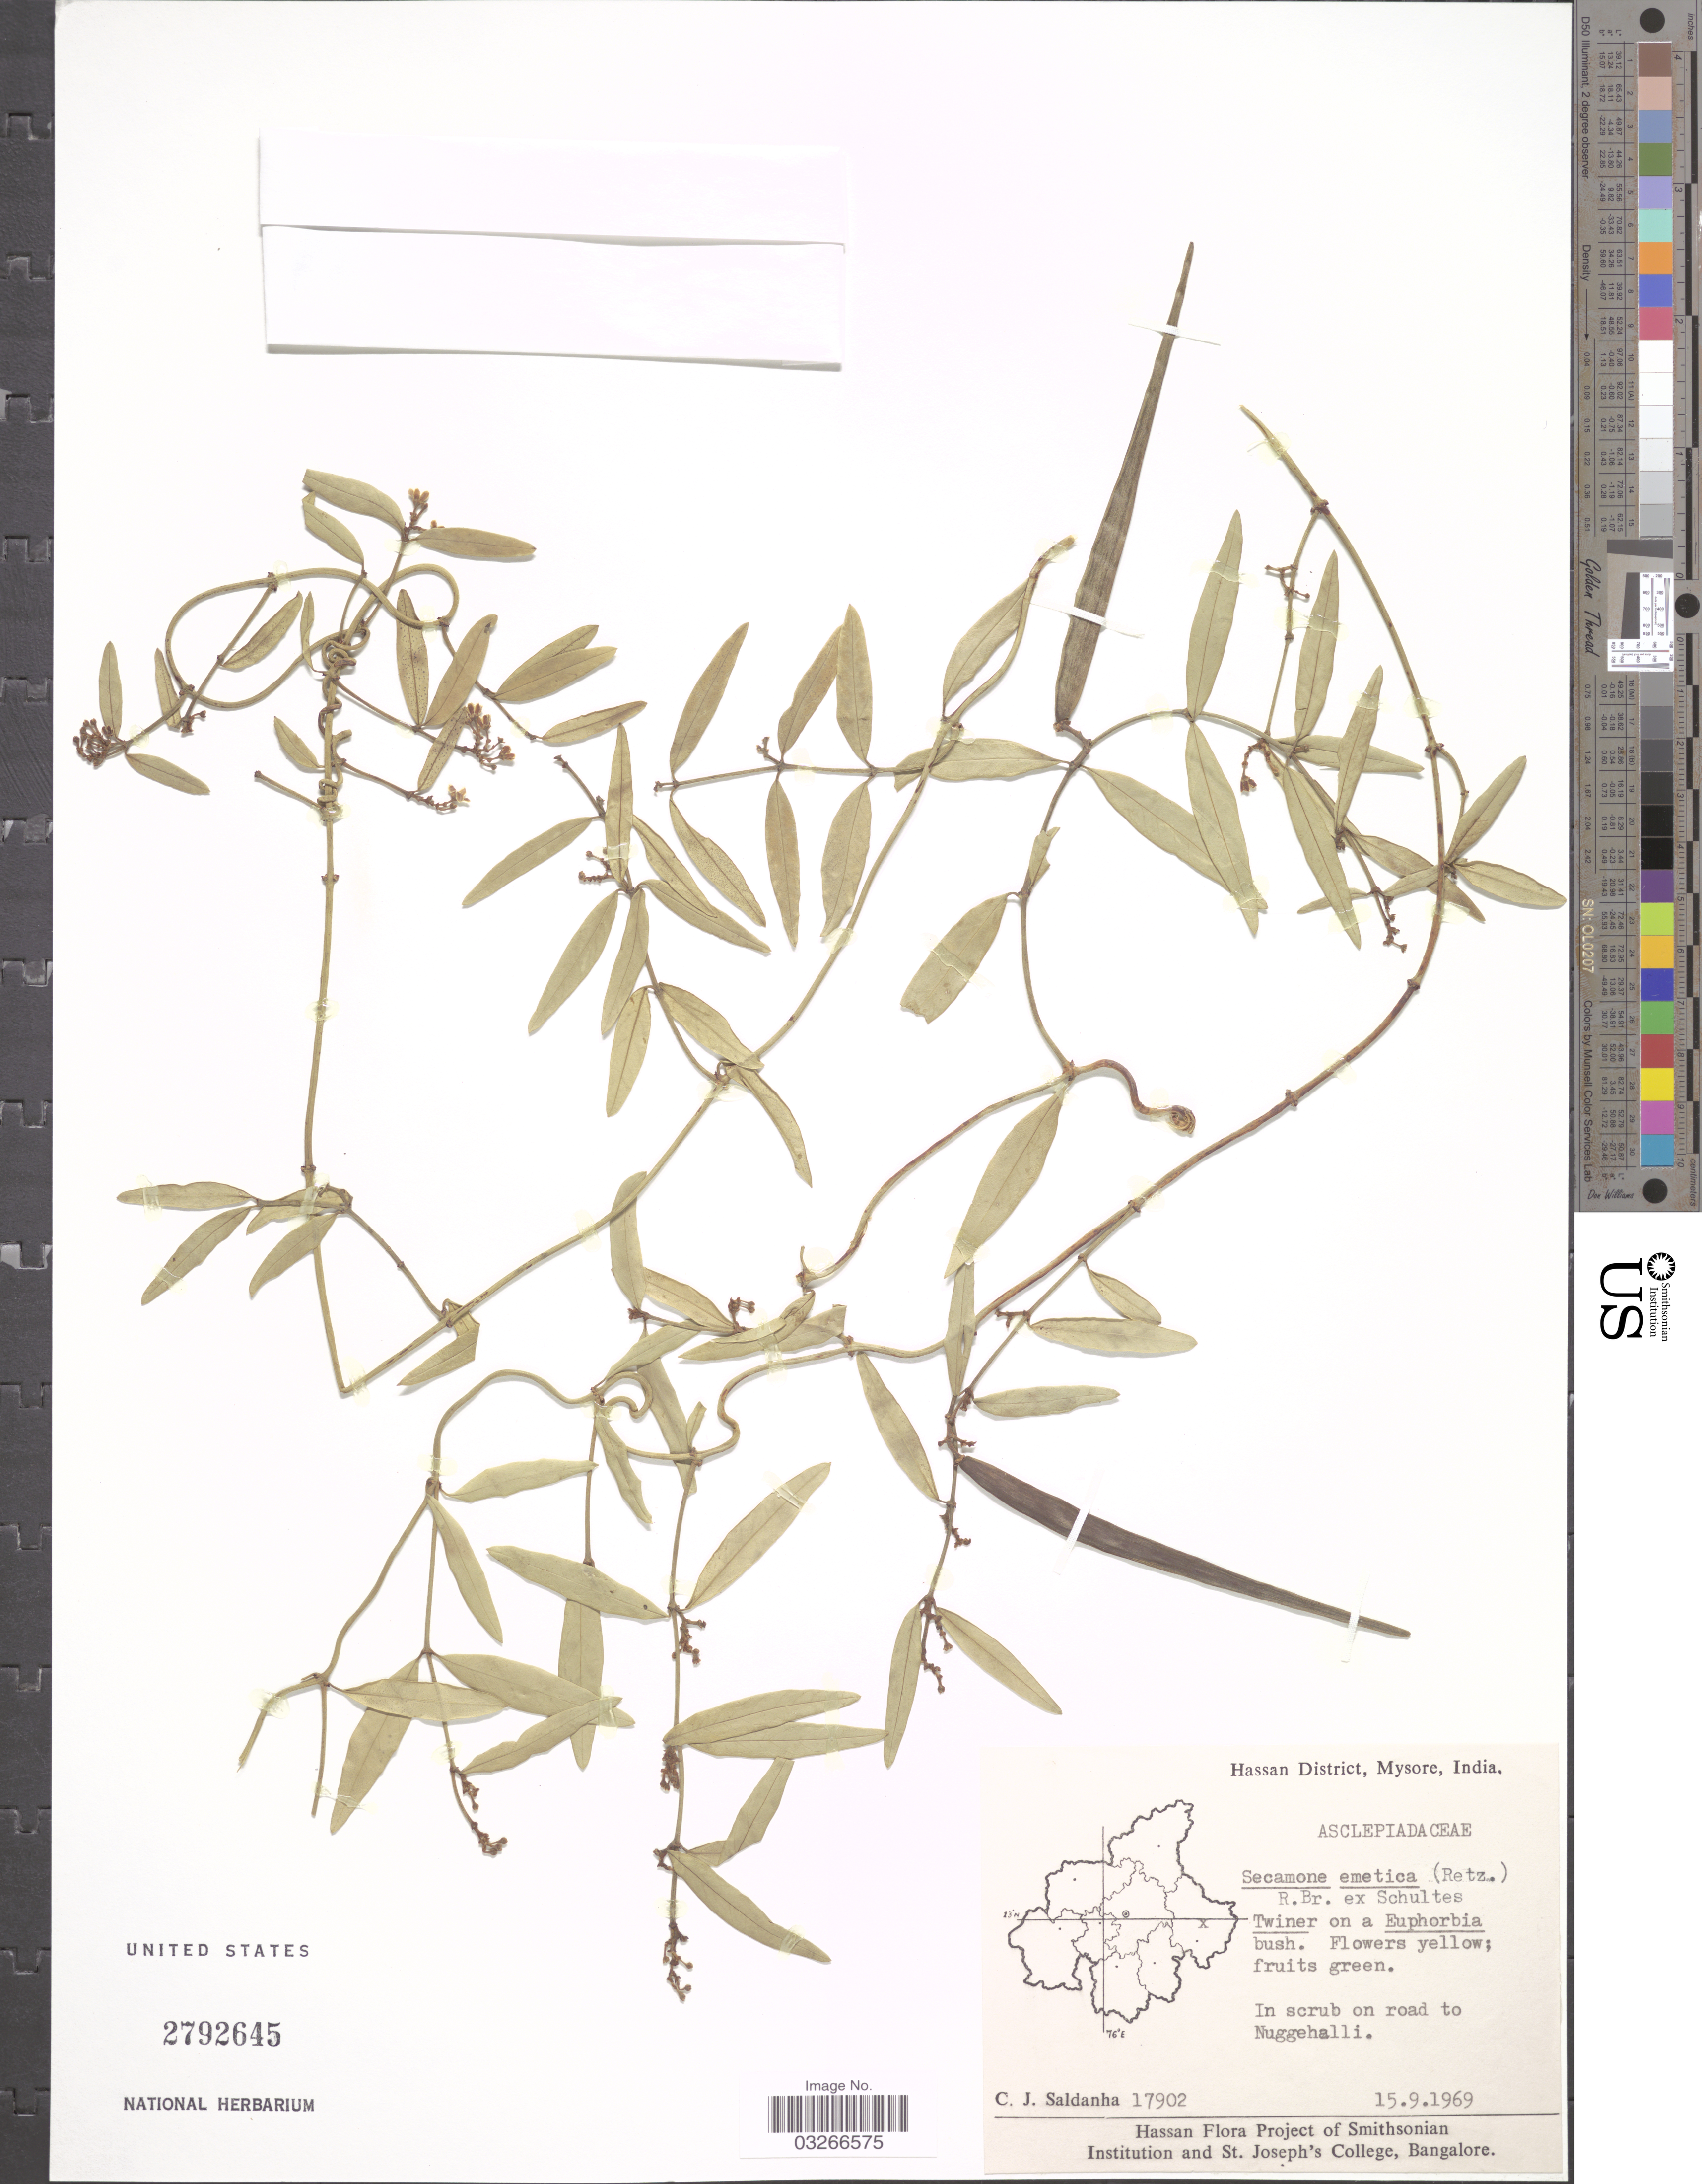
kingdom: Plantae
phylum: Tracheophyta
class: Magnoliopsida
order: Gentianales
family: Apocynaceae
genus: Secamone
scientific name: Secamone emetica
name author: (Retz.) R. Br. ex Schult.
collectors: C. J. Saldanha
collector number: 17902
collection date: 1969-09-15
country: India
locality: Hassan District, Mysore. In scrub on road to Nuggehalli.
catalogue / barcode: US 2792645